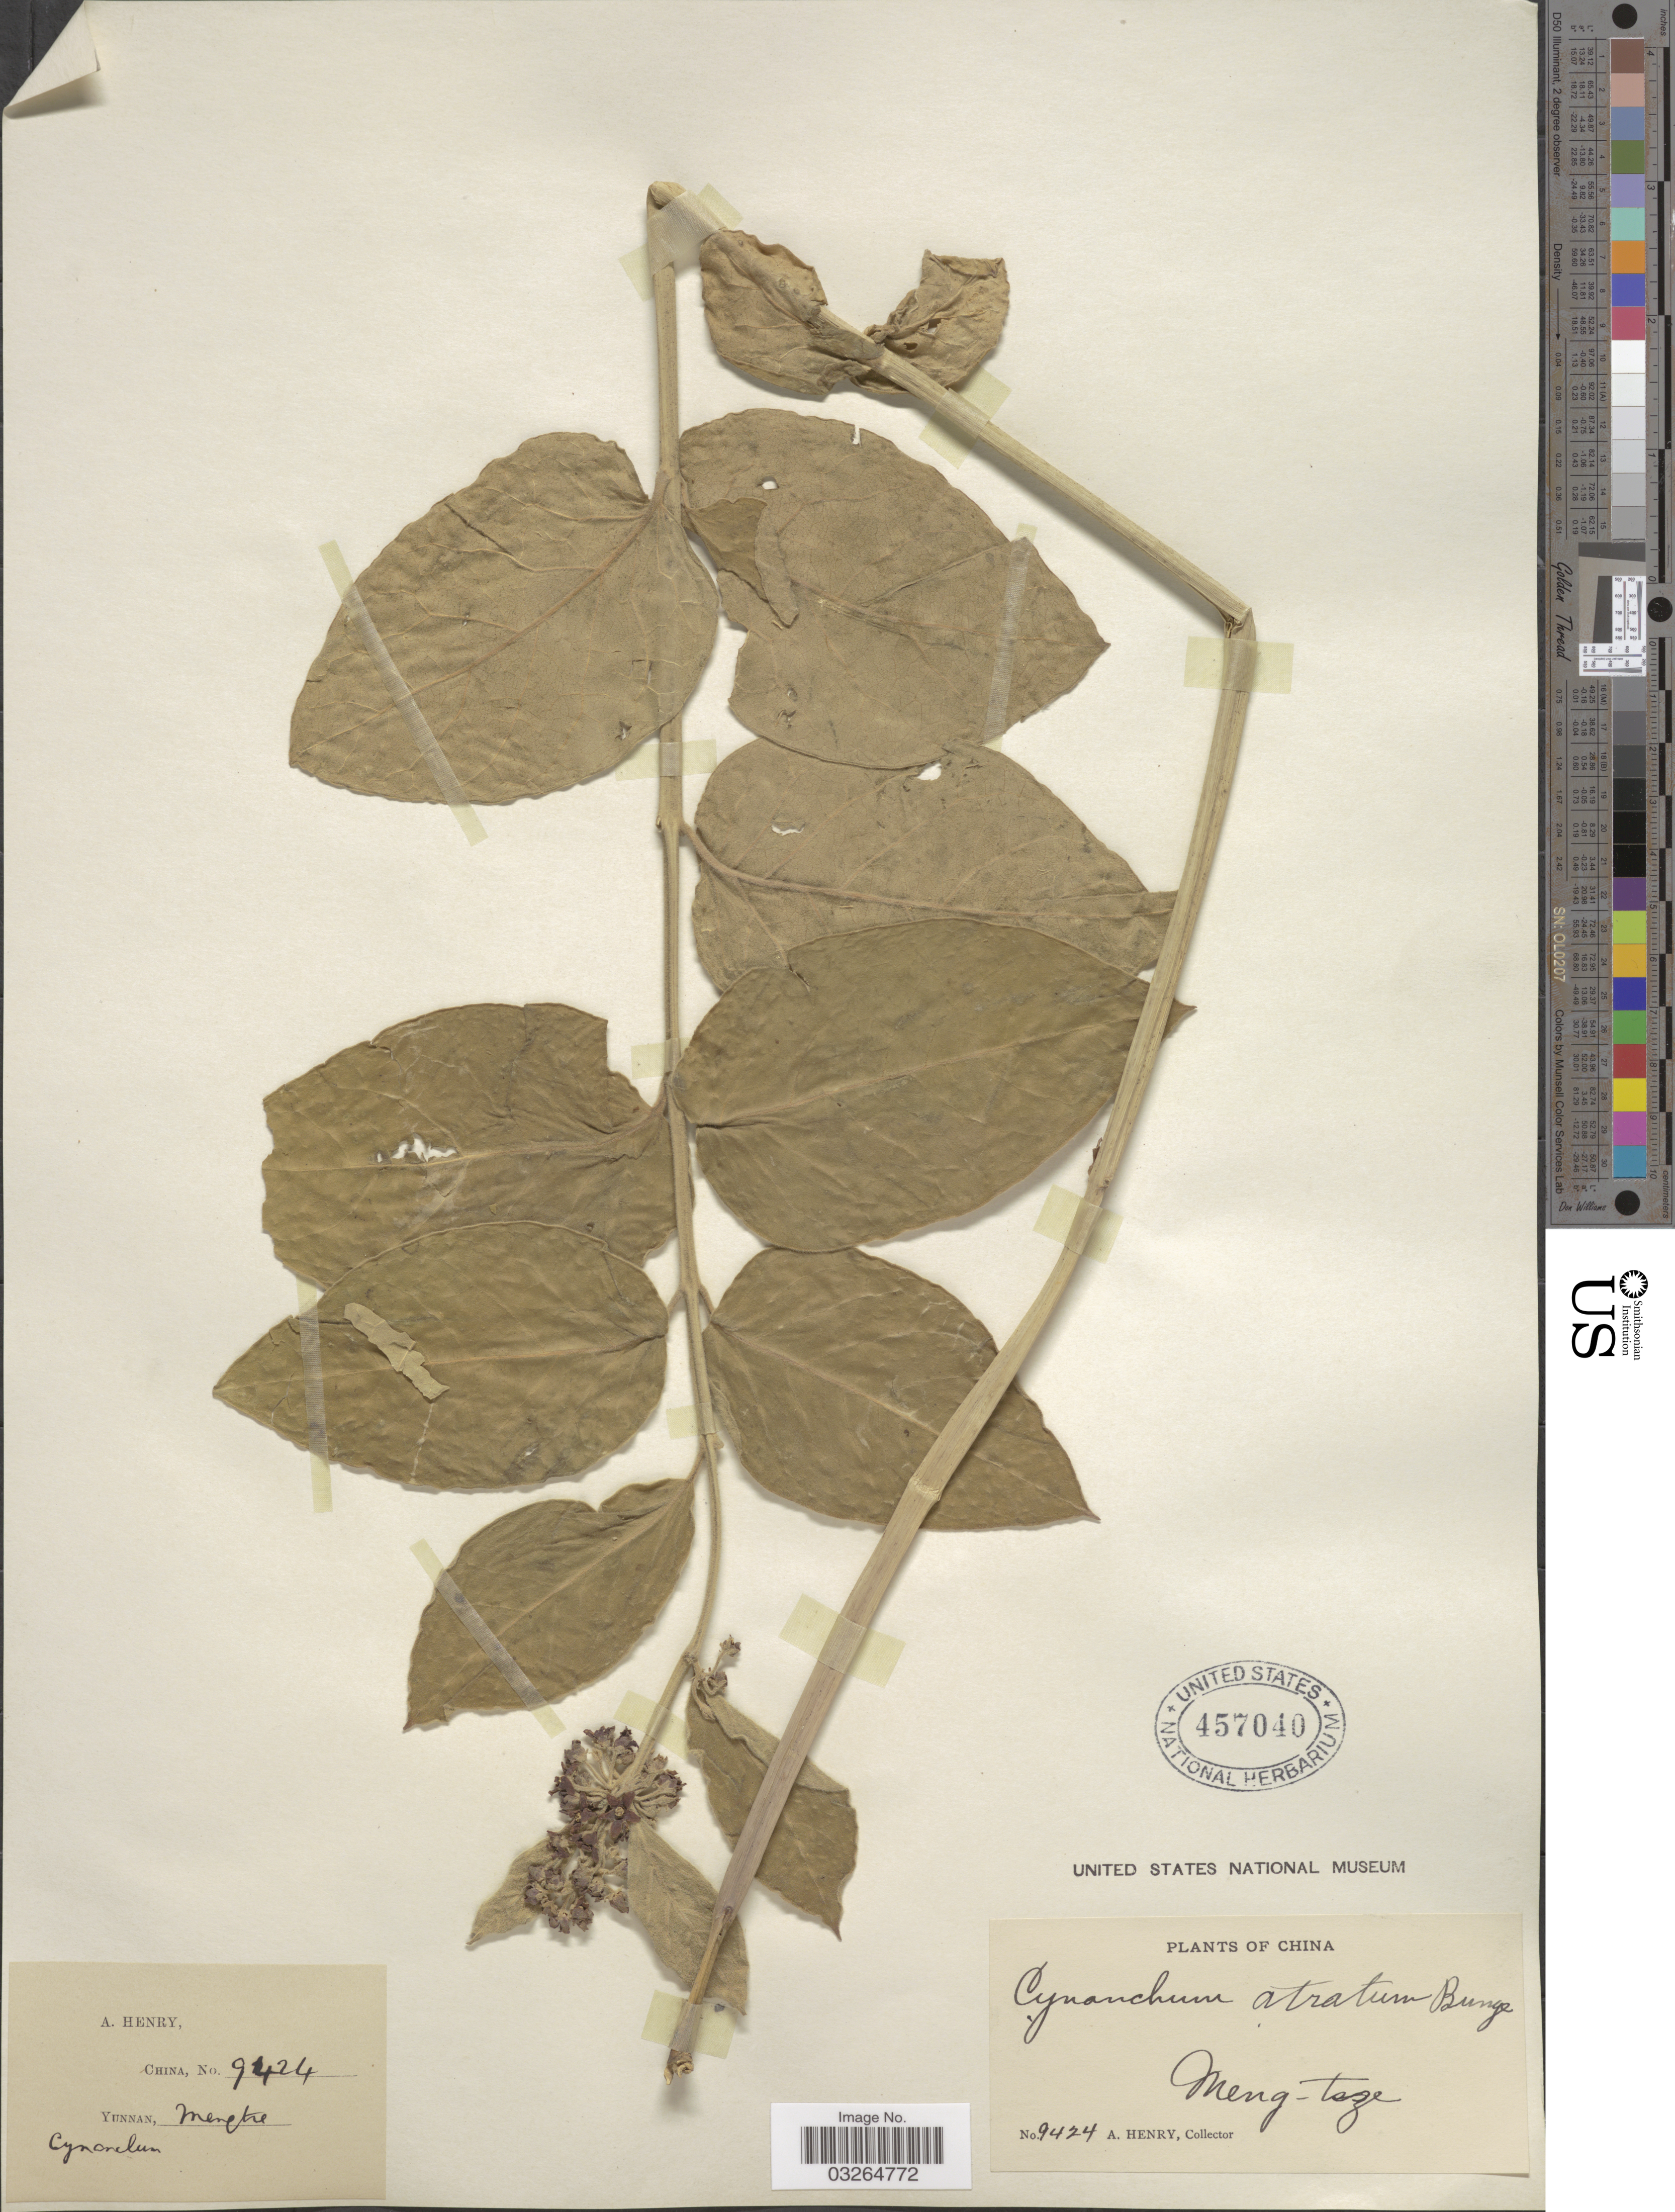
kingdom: Plantae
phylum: Tracheophyta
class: Magnoliopsida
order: Gentianales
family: Apocynaceae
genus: Cynanchum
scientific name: Cynanchum atratum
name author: Bunge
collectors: A. Henry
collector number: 9424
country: China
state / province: Yunnan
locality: Meng-tsze.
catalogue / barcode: US 457040